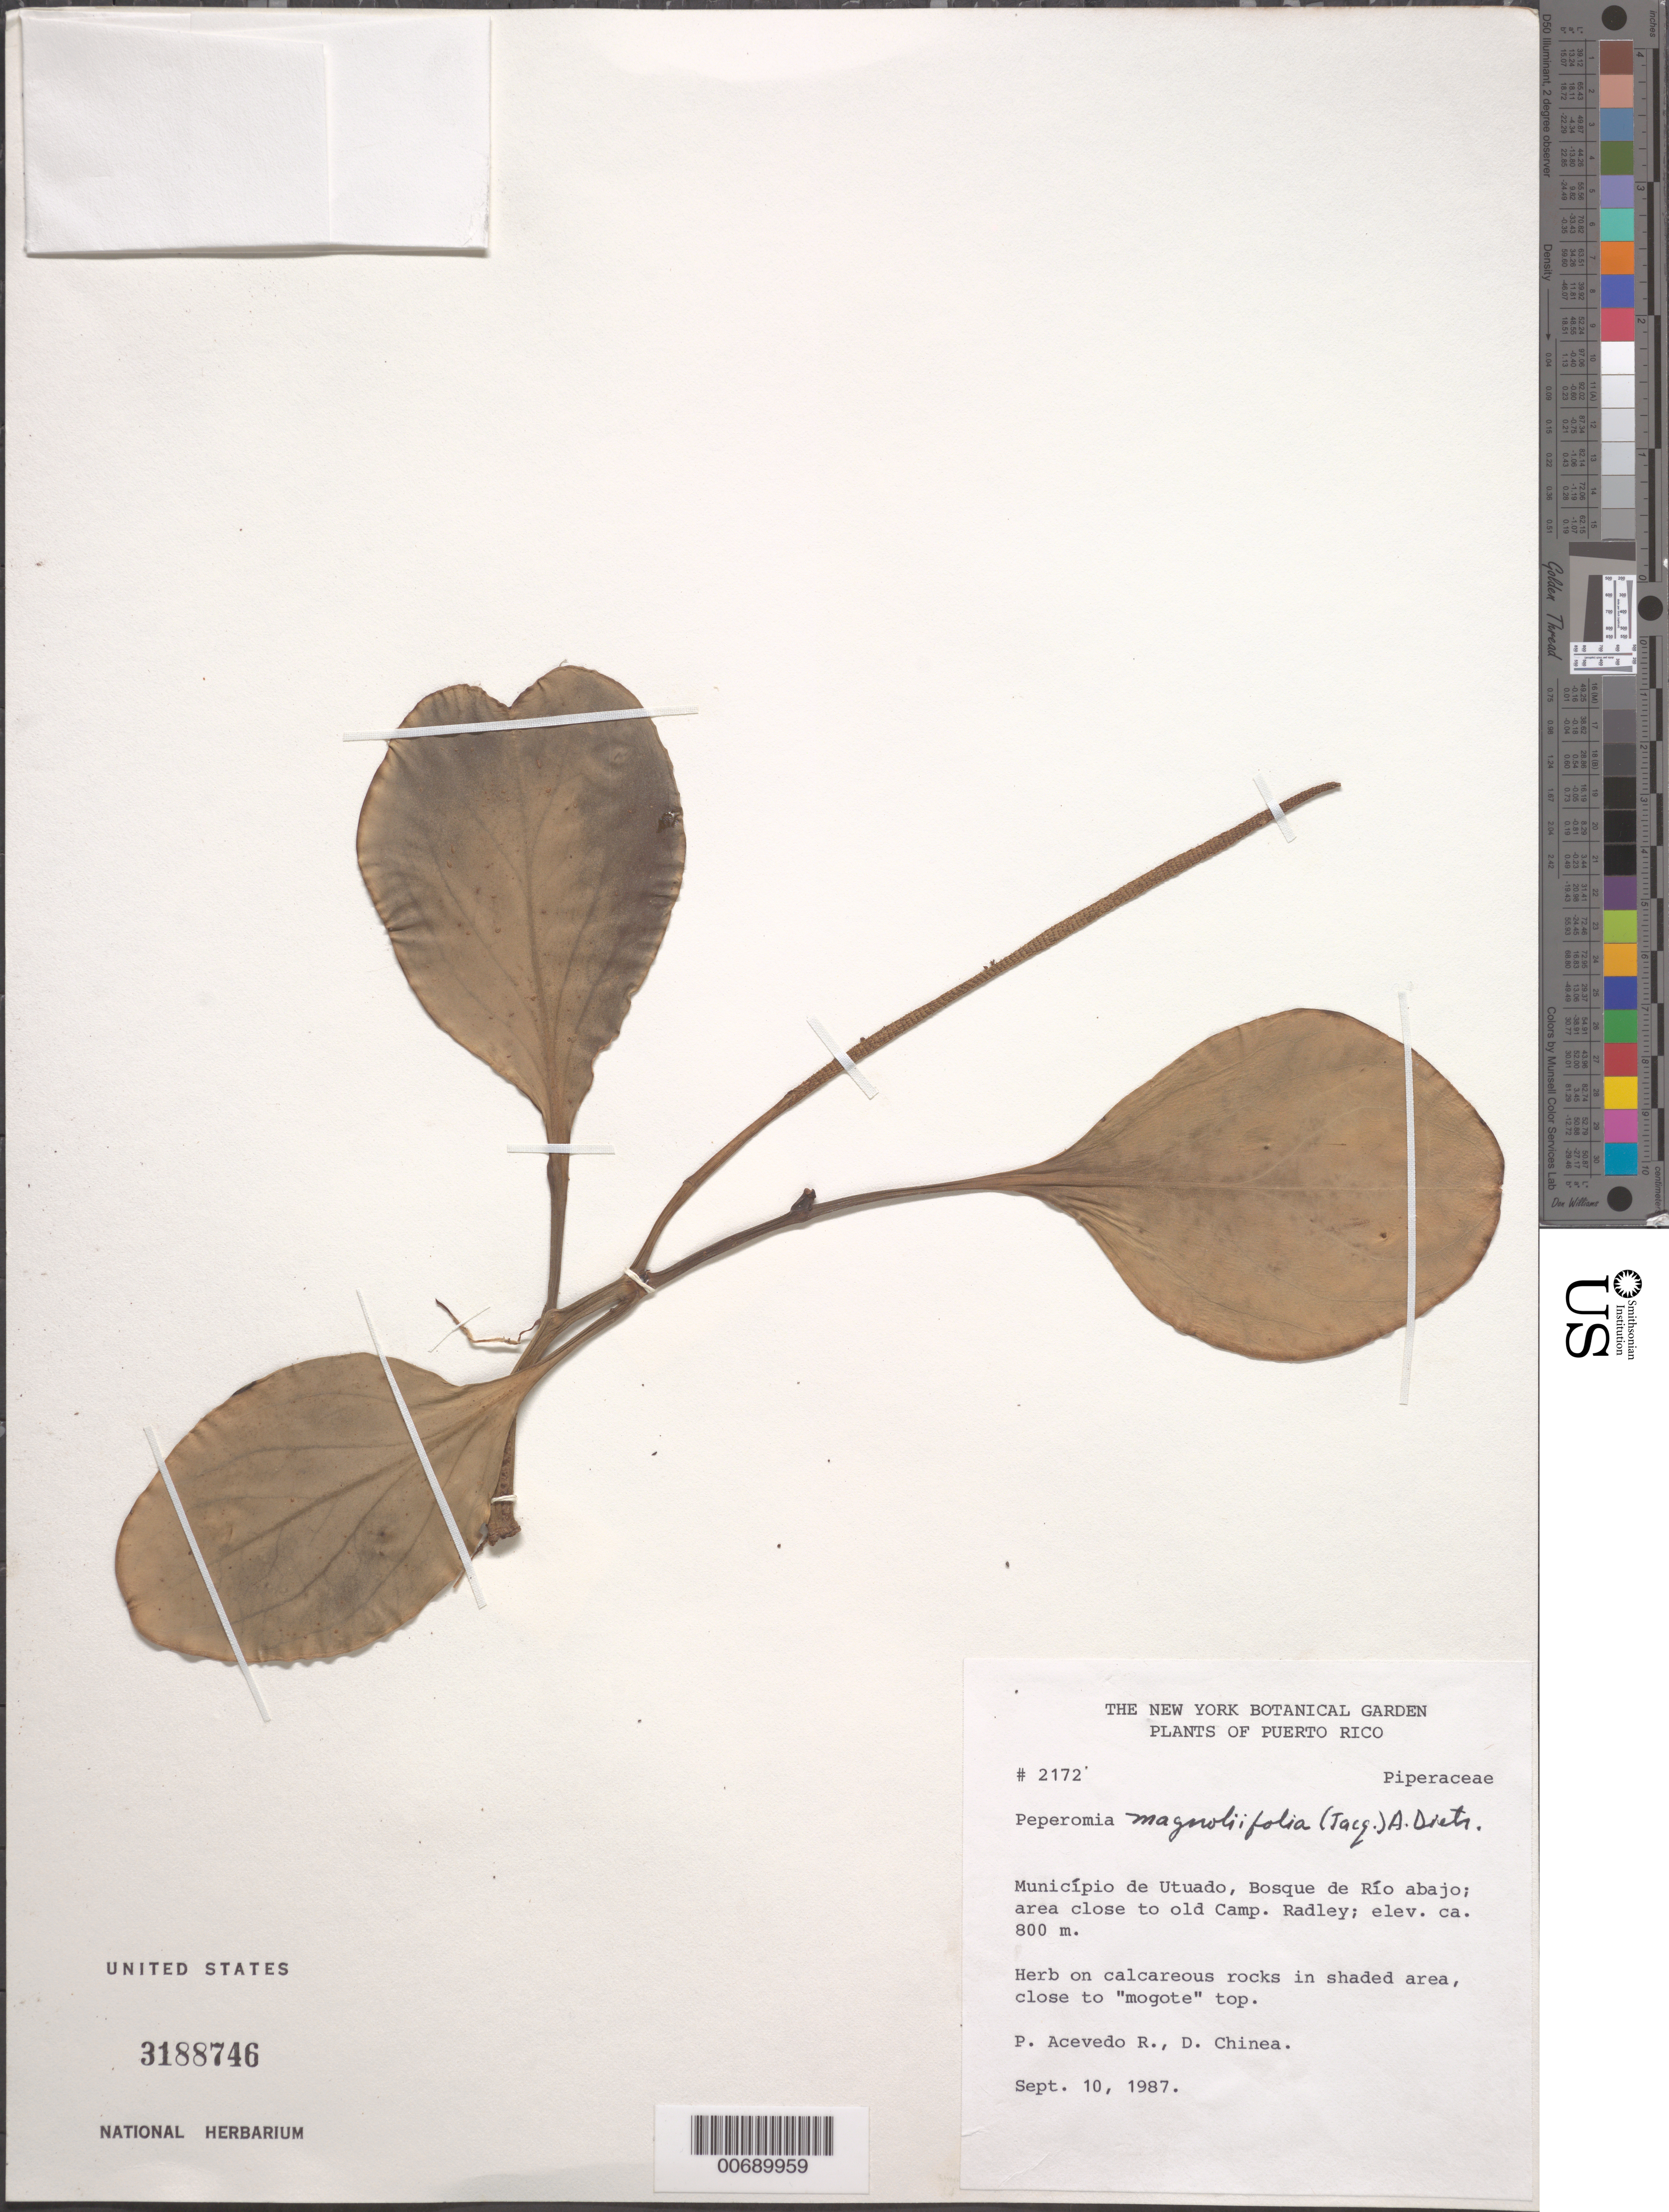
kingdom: Plantae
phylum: Tracheophyta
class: Magnoliopsida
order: Piperales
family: Piperaceae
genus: Peperomia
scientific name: Peperomia magnoliifolia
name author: (Jacq.) A. Dietr.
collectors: P. Acevedo-Rodr. & D. Chinea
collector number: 2172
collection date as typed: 10 Sep 1987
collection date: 1987-09-10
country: Puerto Rico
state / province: Arecibo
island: Puerto Rico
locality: Arecibo; Bosque de Río Abajo, Camp Radley.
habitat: Area adjacent to camp.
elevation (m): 300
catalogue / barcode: US 3188746